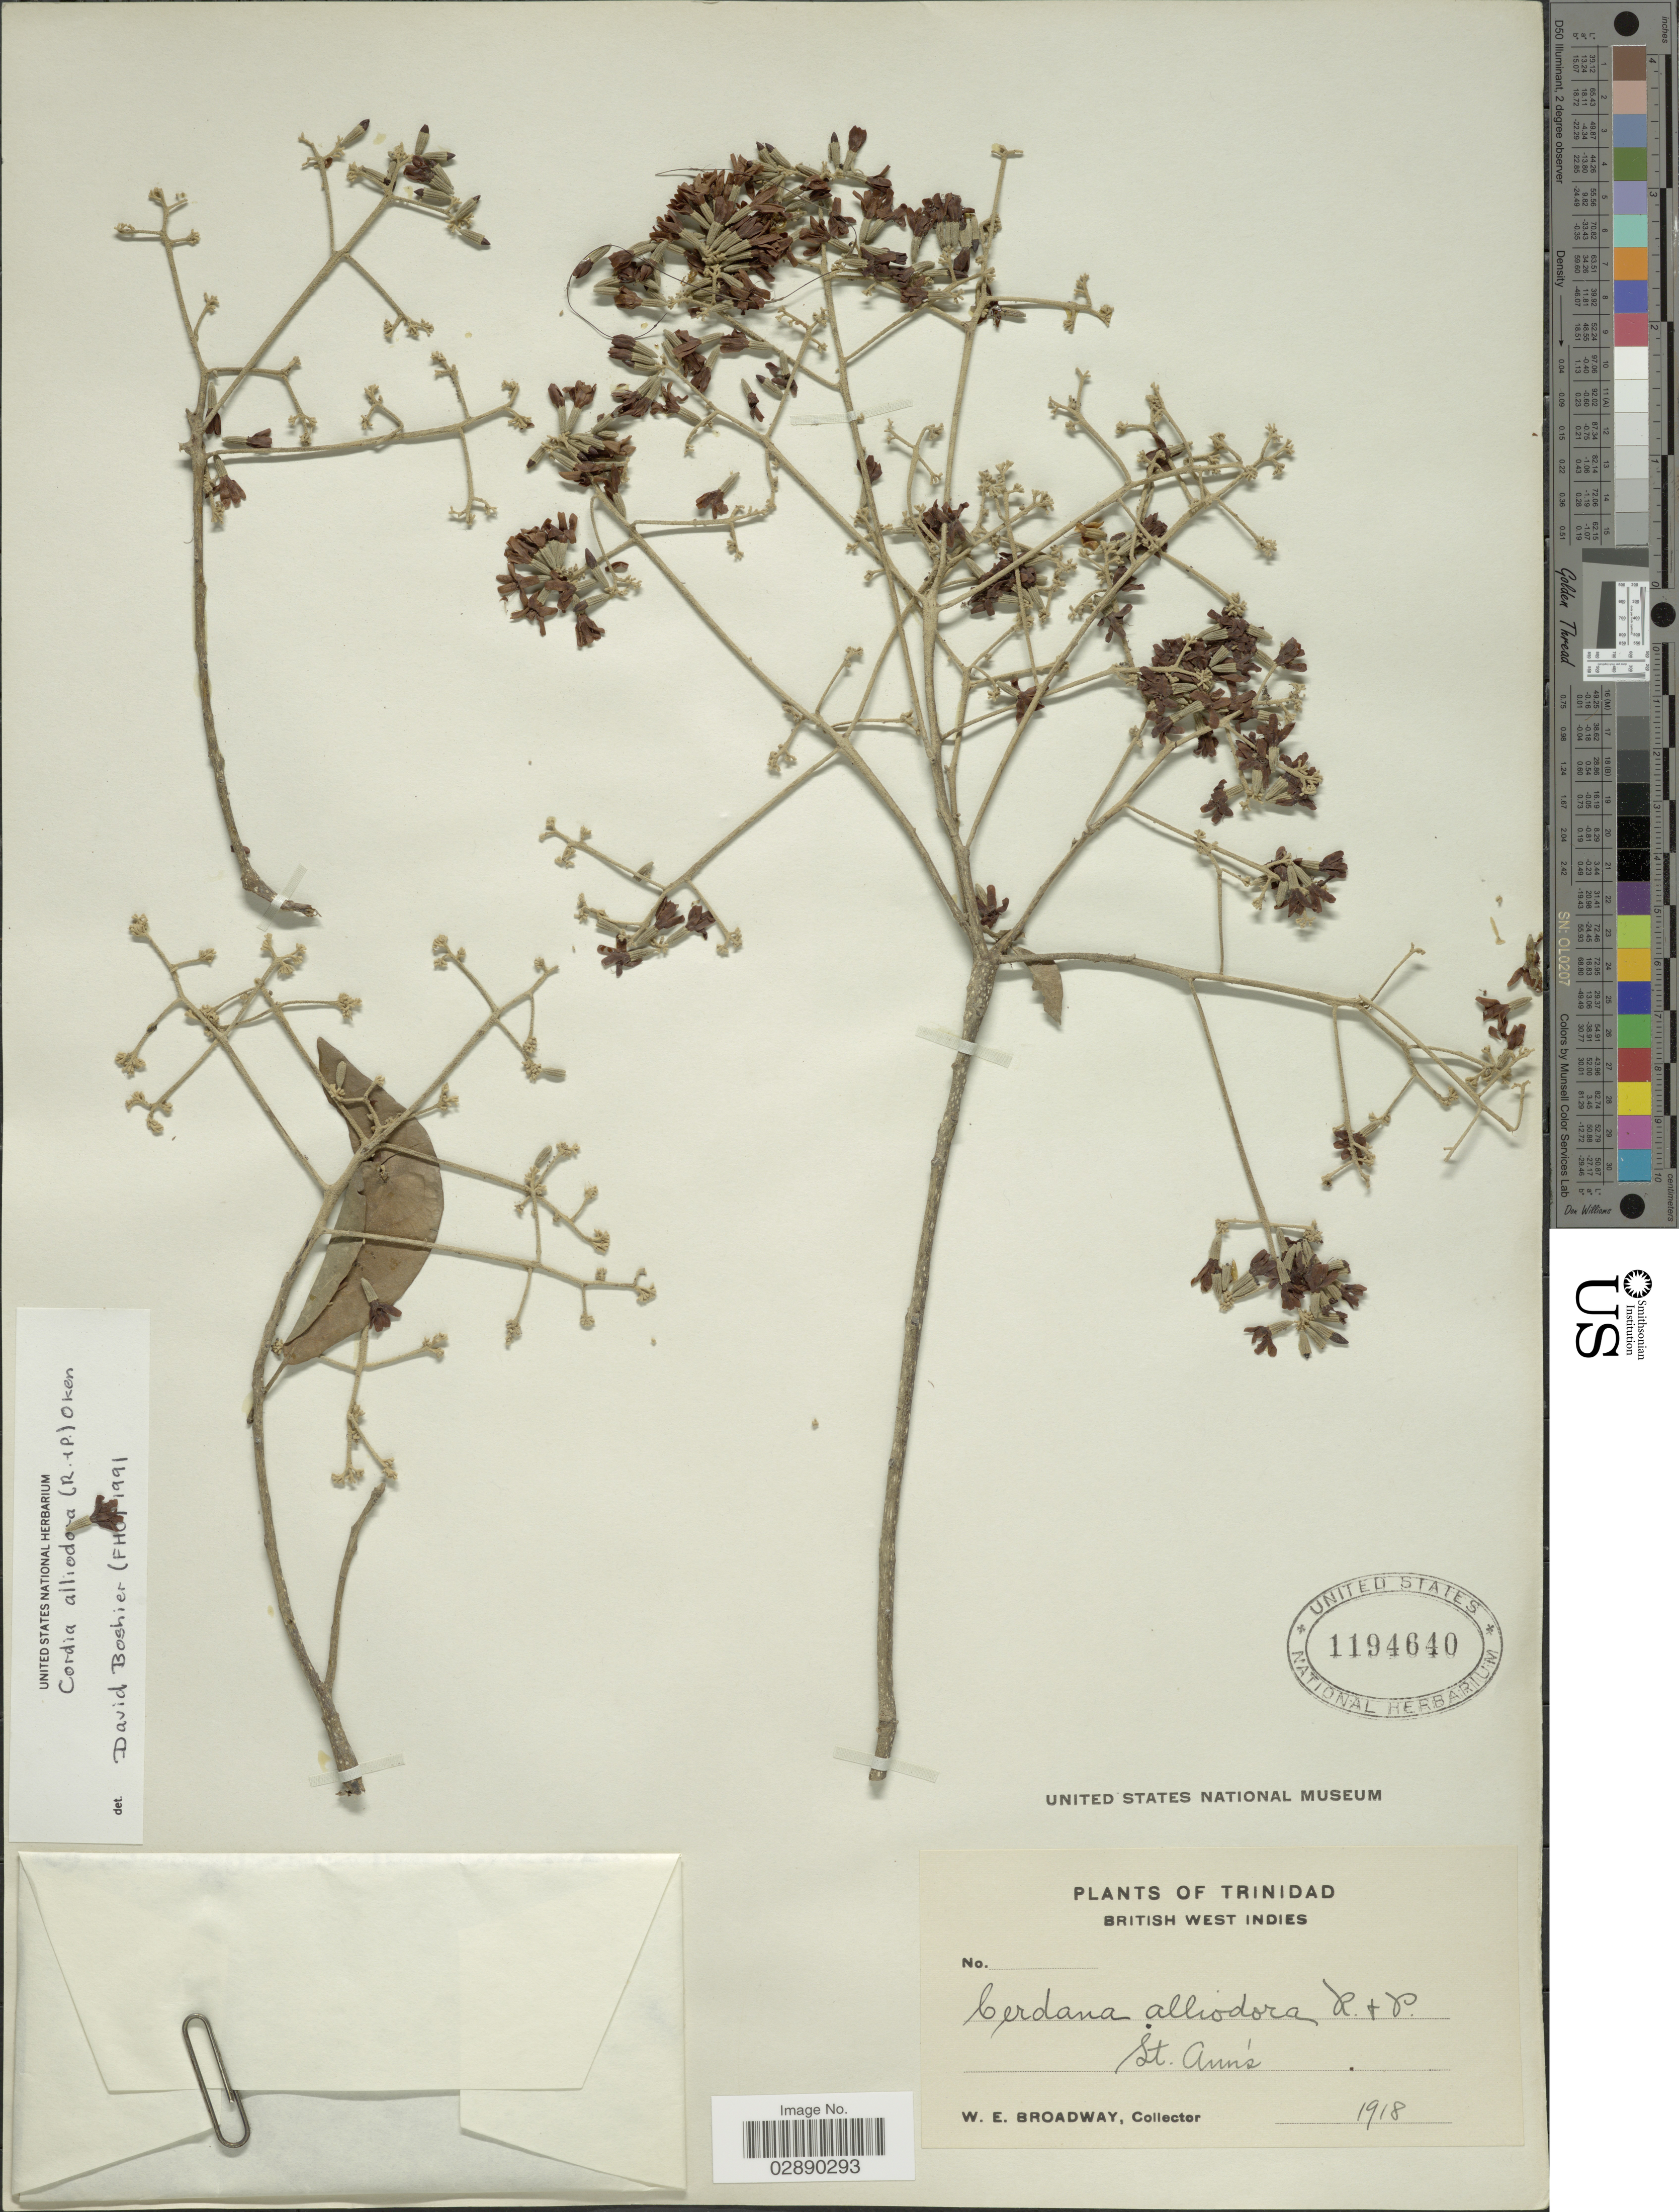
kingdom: Plantae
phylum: Tracheophyta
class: Magnoliopsida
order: Boraginales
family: Cordiaceae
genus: Cordia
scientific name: Cordia alliodora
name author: (Ruiz & Pav.) Oken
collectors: W. E. Broadway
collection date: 1918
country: Trinidad and Tobago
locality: Trinidad. British West Indies. St. Ann's.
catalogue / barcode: US 1194640